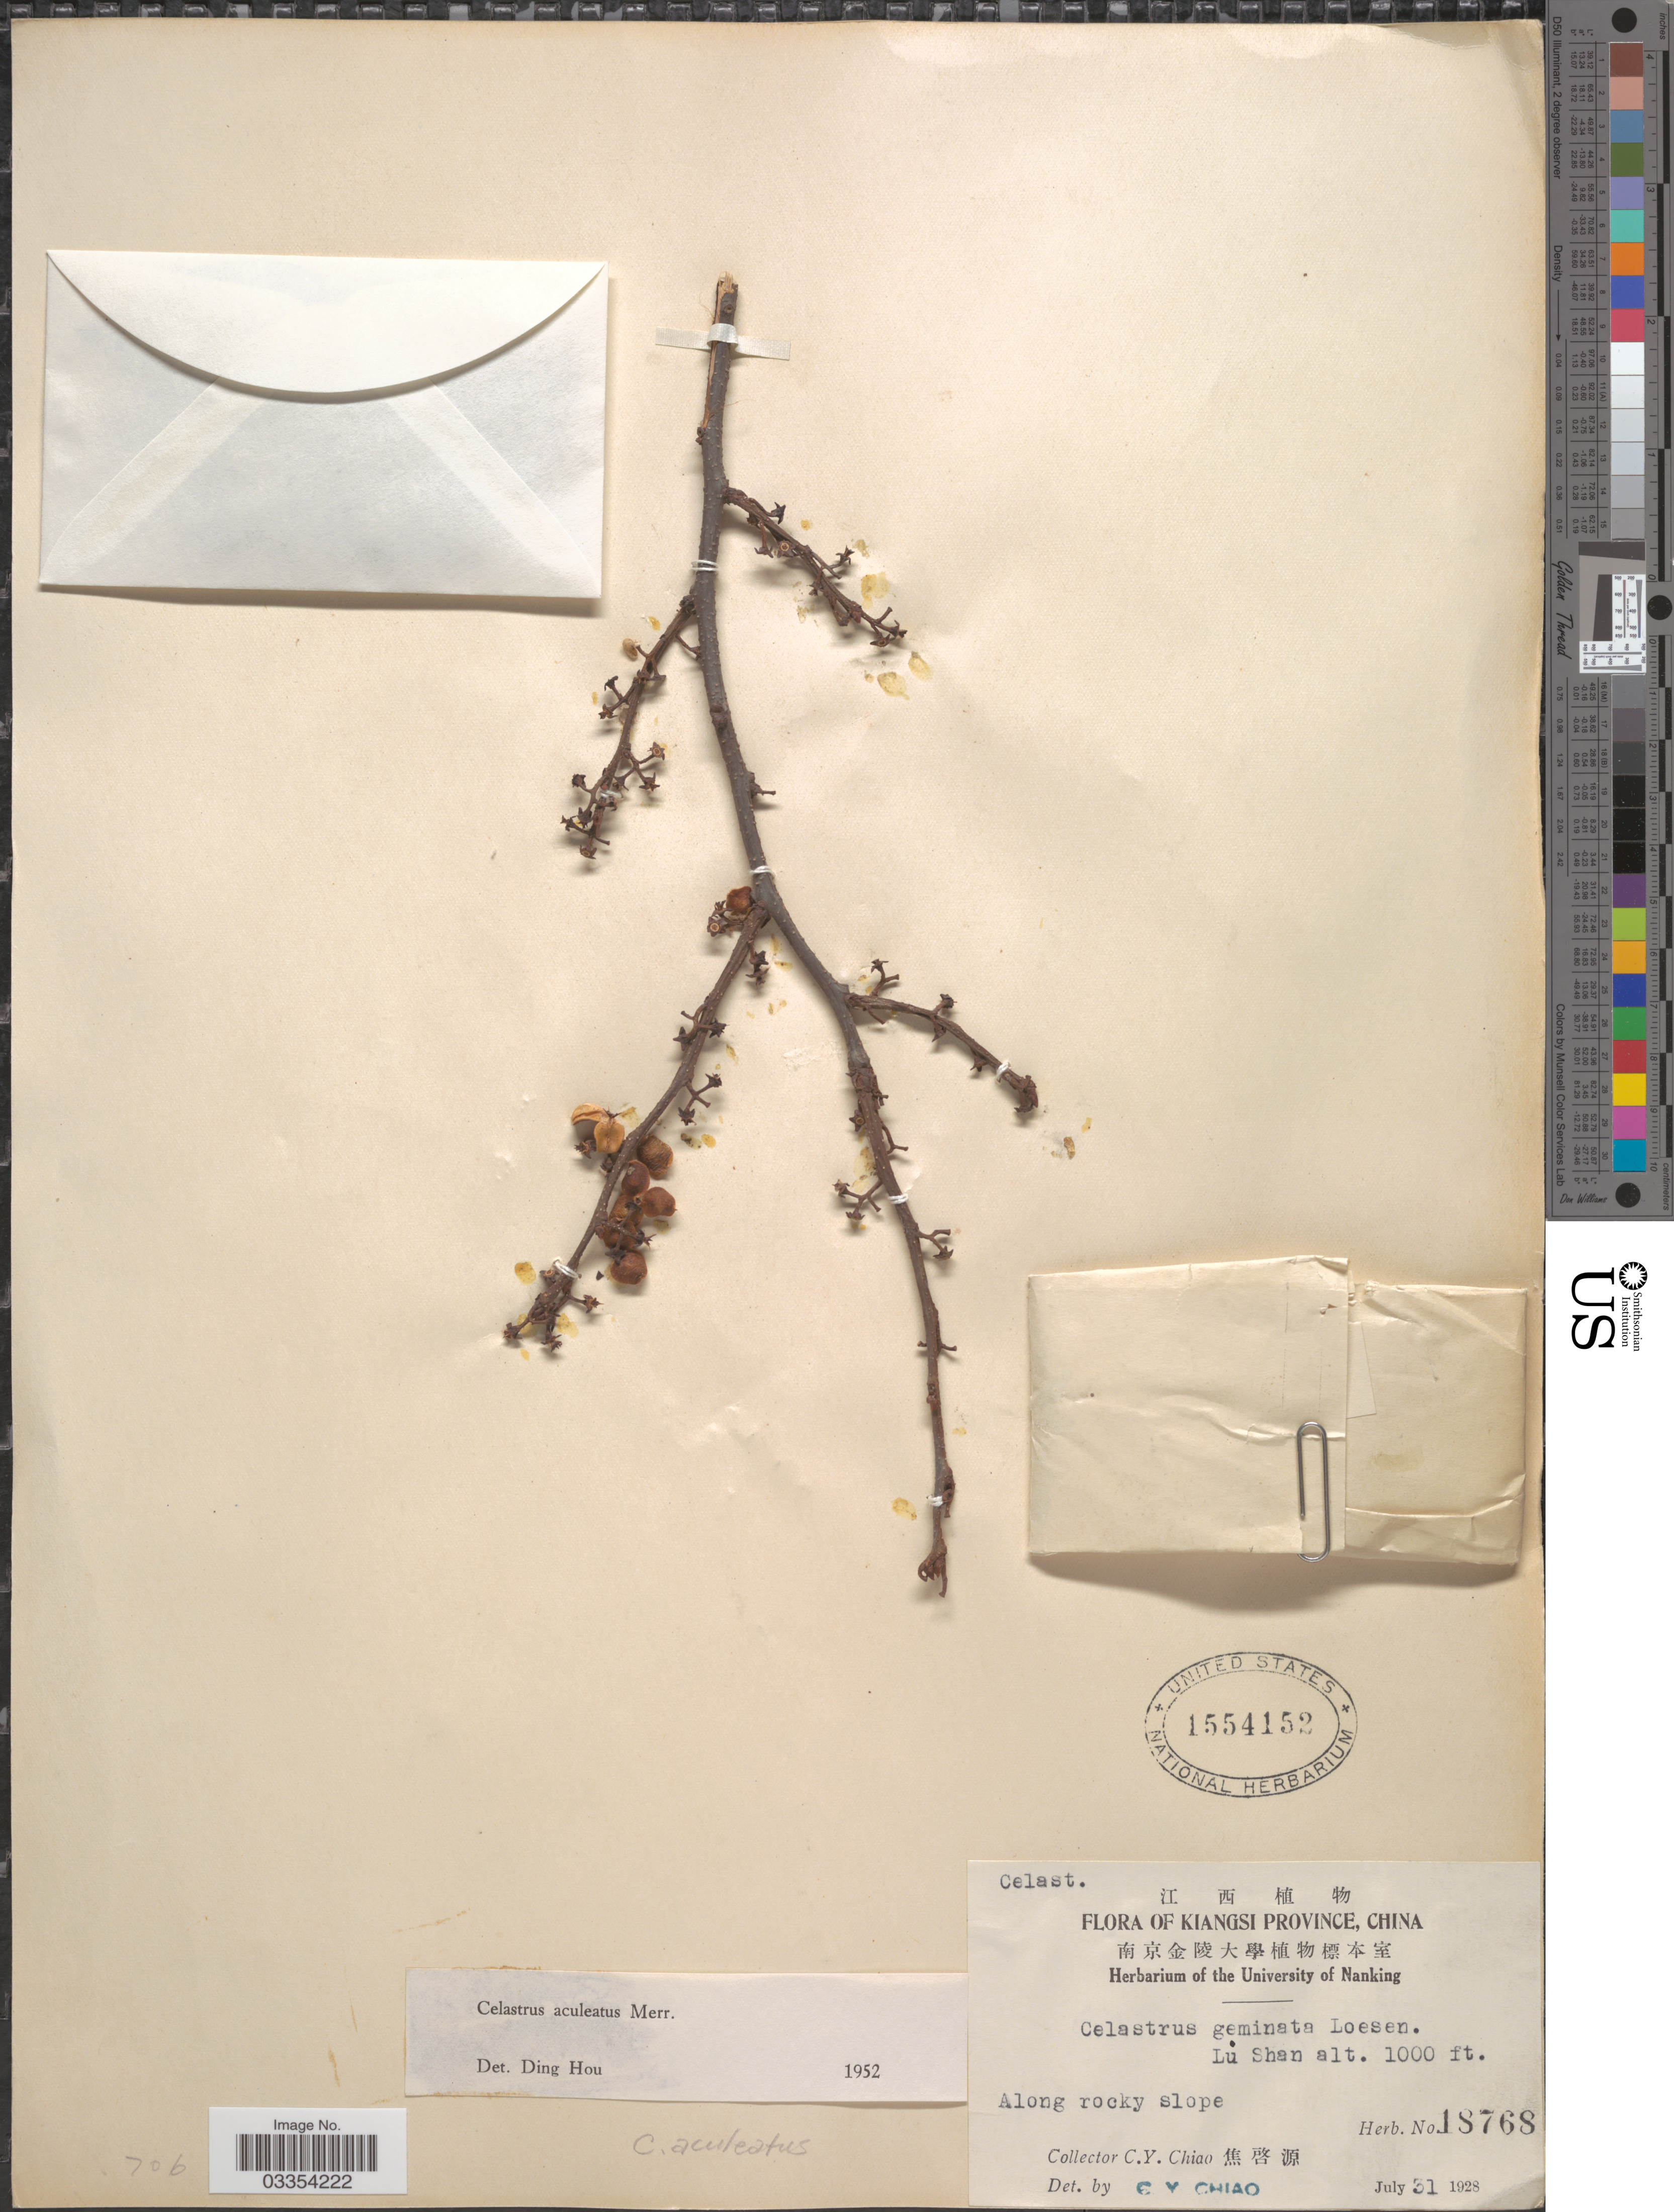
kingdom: Plantae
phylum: Tracheophyta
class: Magnoliopsida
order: Celastrales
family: Celastraceae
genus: Celastrus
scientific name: Celastrus aculeatus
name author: Merr.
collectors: C. Y. Chiao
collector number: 18768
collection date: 1928-07-31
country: China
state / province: Jiangxi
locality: Kiangsi Province. Lu Shan.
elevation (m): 305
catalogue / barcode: US 1554152